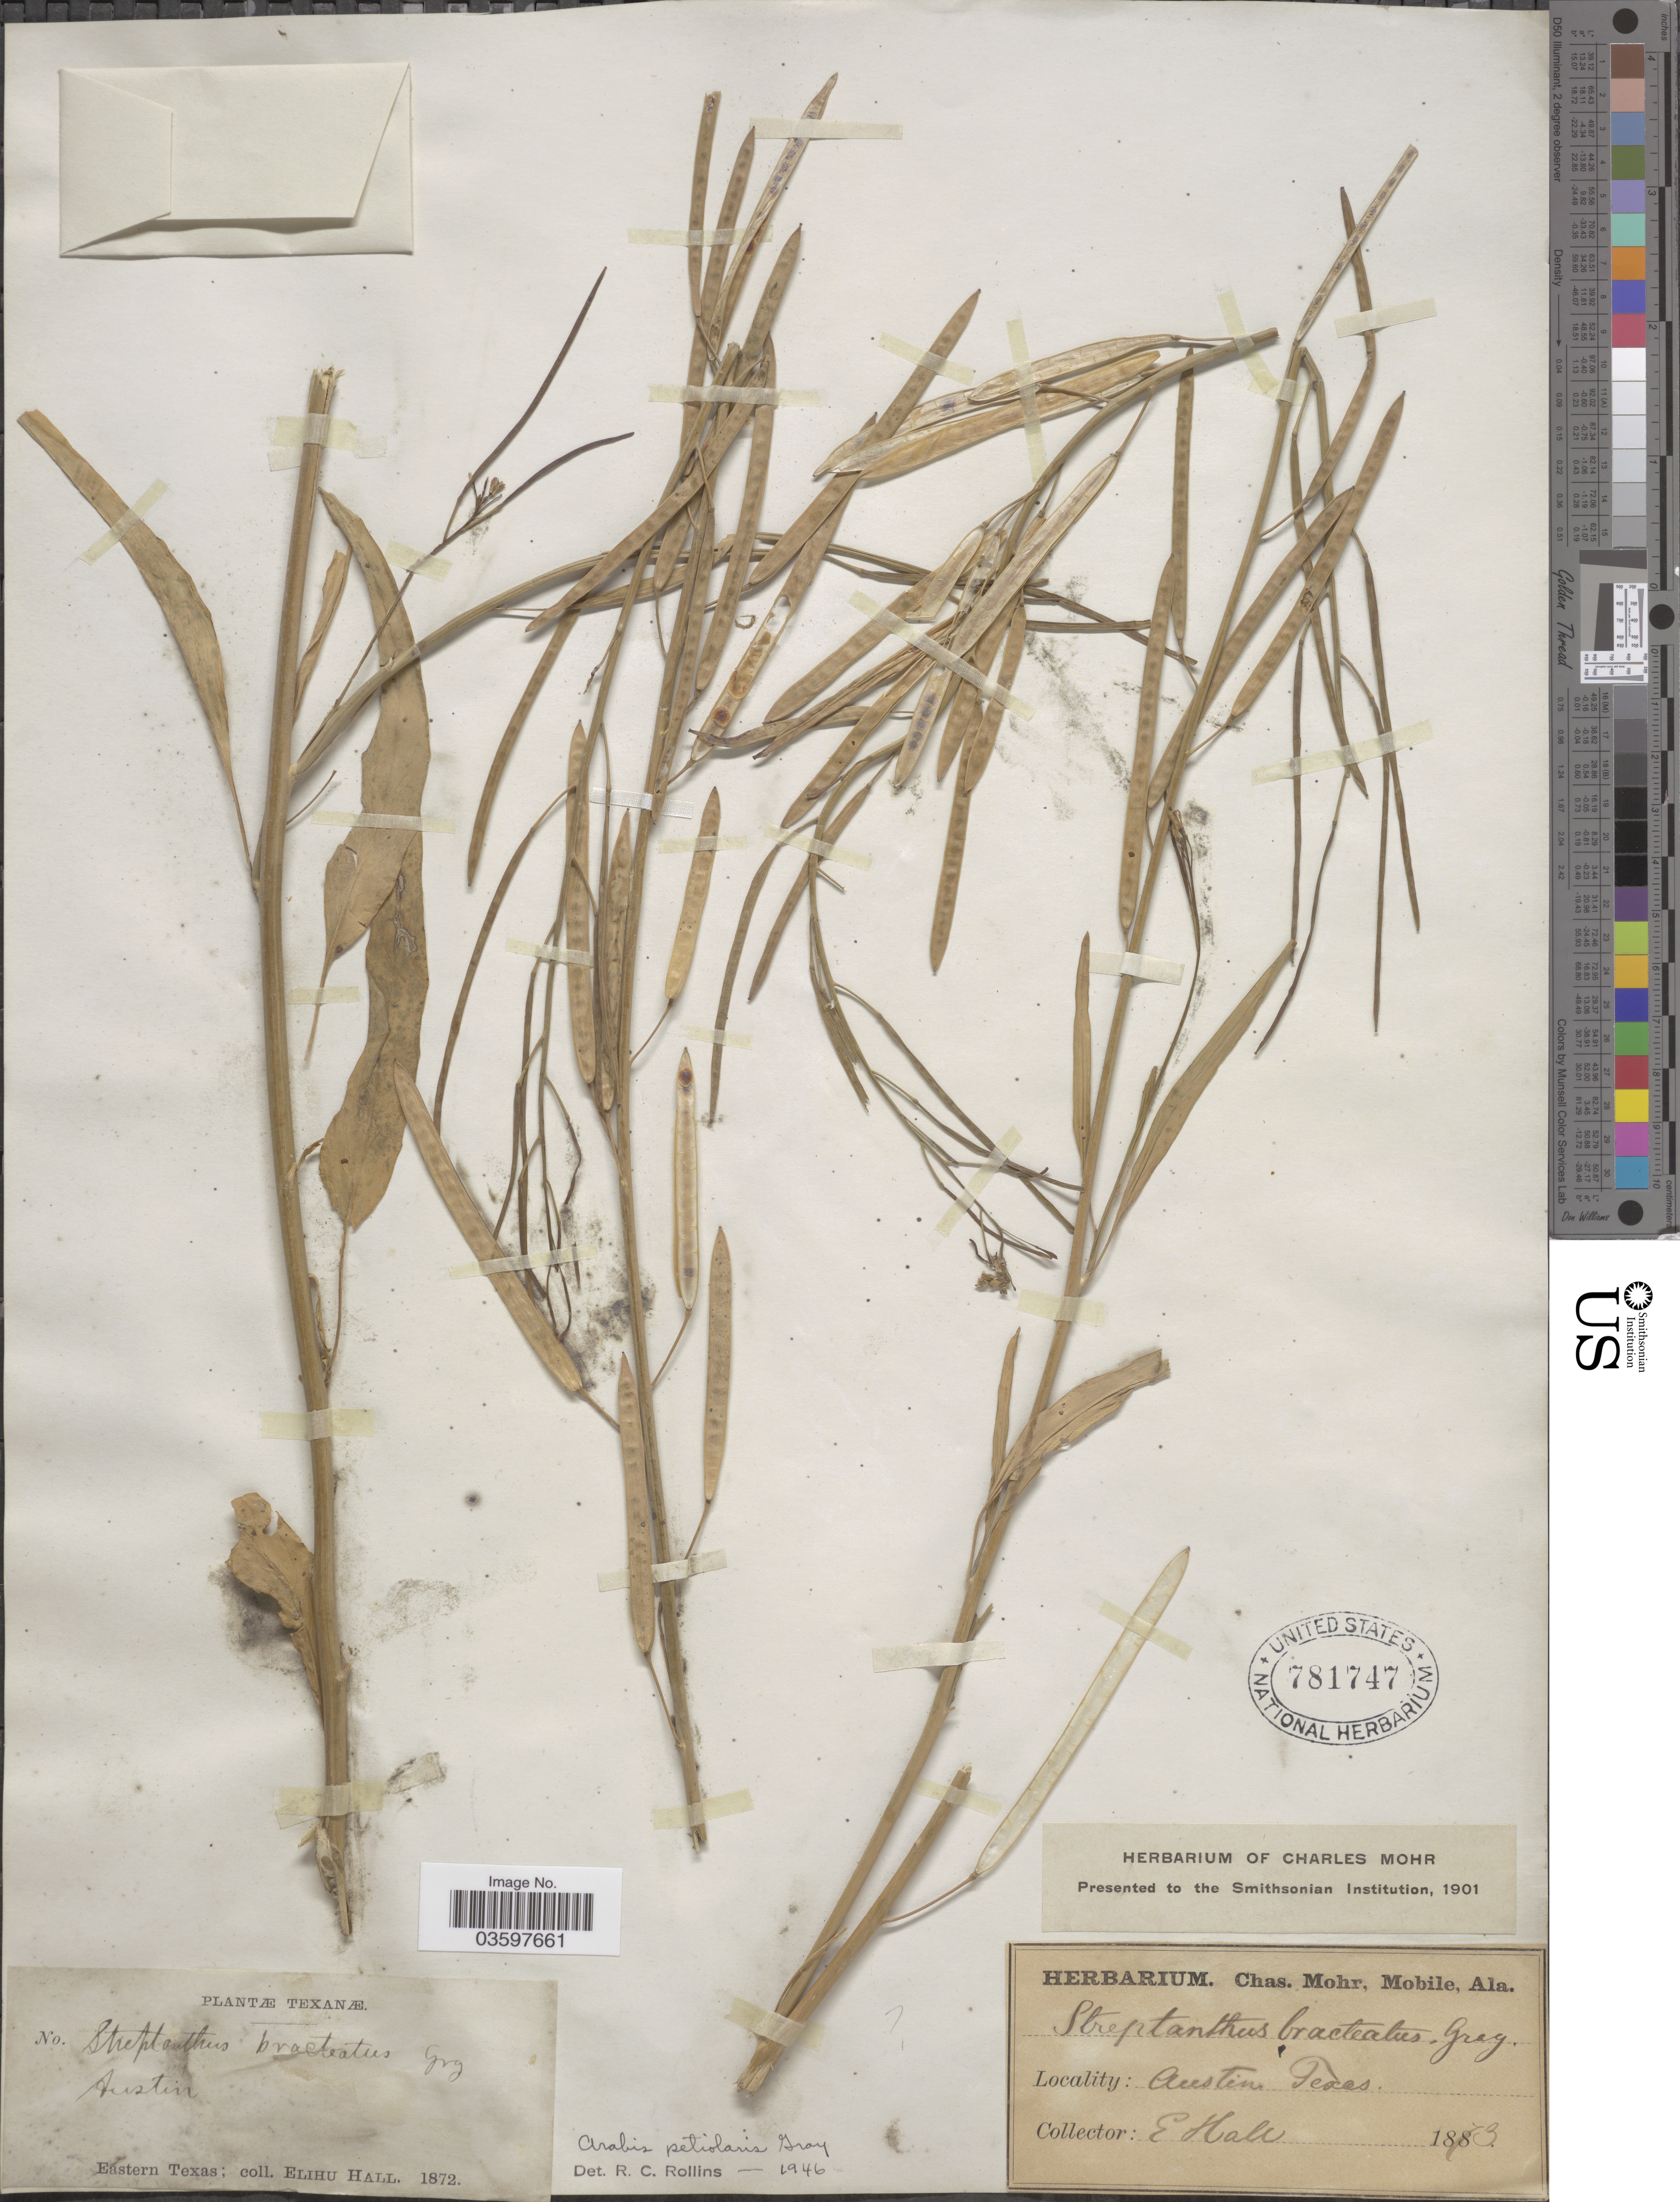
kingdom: Plantae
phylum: Tracheophyta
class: Magnoliopsida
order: Brassicales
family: Brassicaceae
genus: Streptanthus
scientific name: Streptanthus petiolaris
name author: A. Gray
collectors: E. Hall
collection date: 1872/1873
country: United States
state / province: Texas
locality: Austin. Eastern Texas.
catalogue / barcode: US 781747